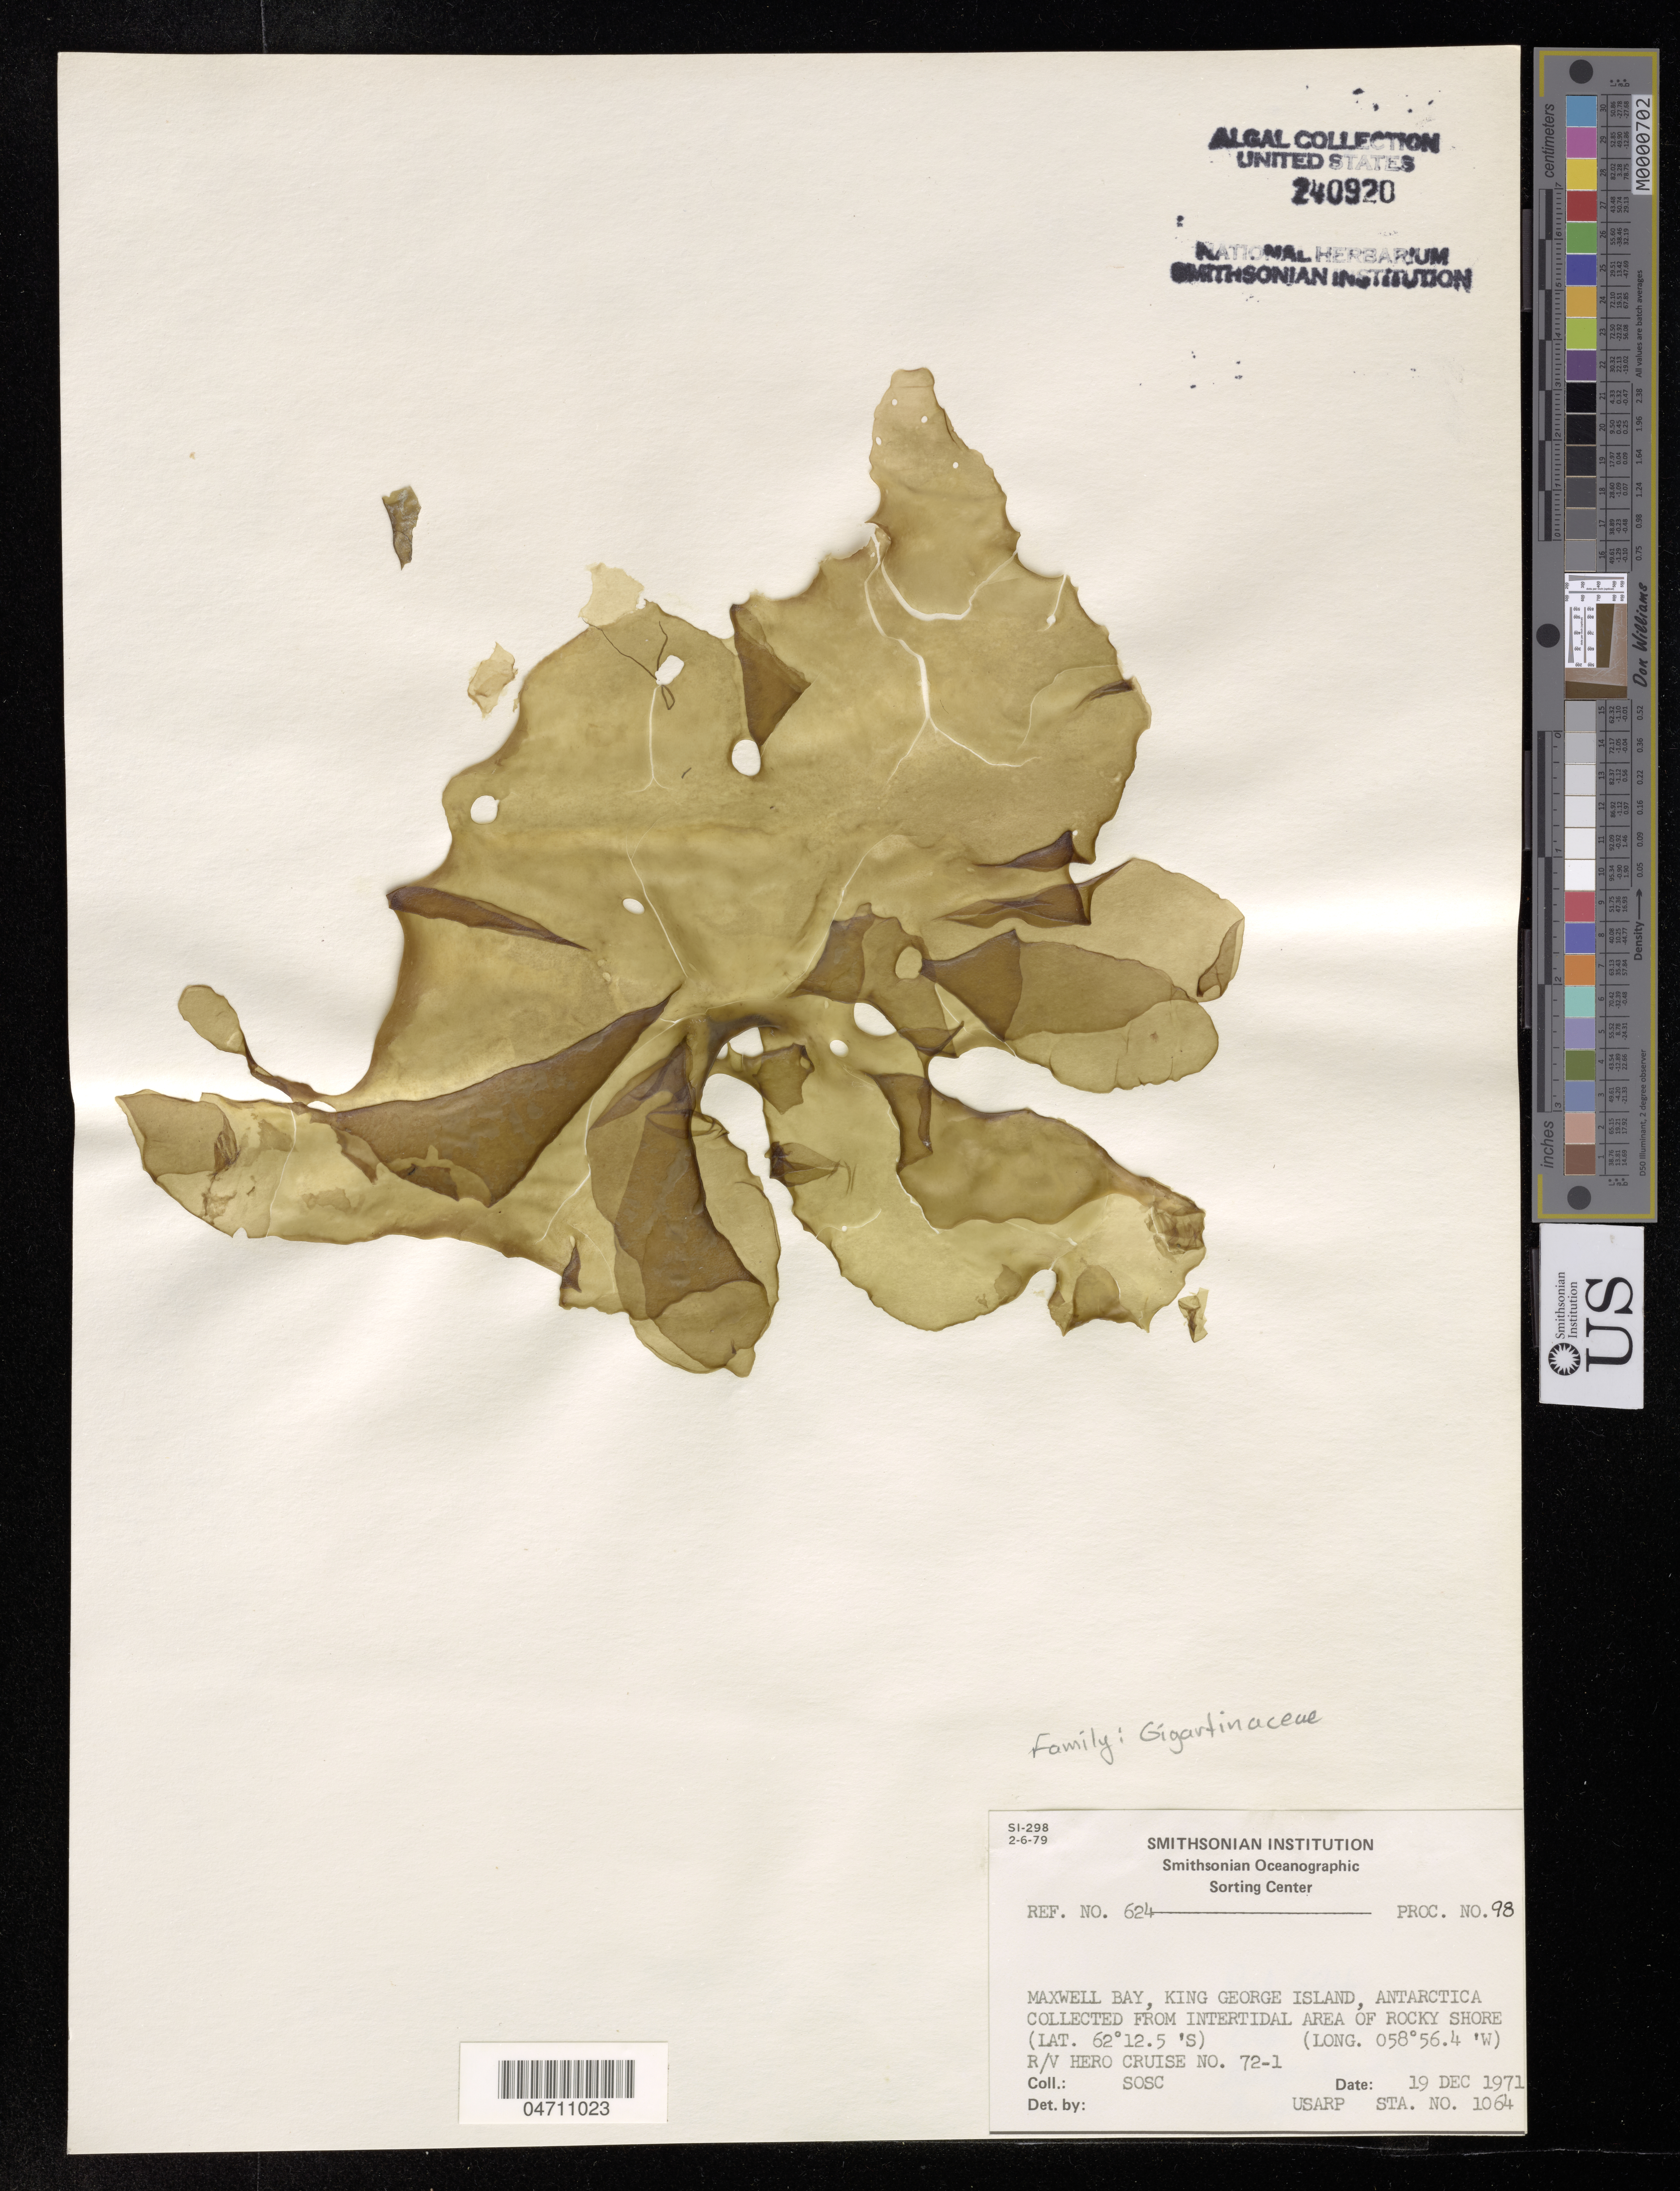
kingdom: Plantae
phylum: Rhodophyta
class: Florideophyceae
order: Gigartinales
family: Gigartinaceae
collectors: SOSC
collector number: Station 1064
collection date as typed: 19 Dec 1971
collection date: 1971-12-19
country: British Antarctic Territory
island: King George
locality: Maxwell Bay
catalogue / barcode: US 240920